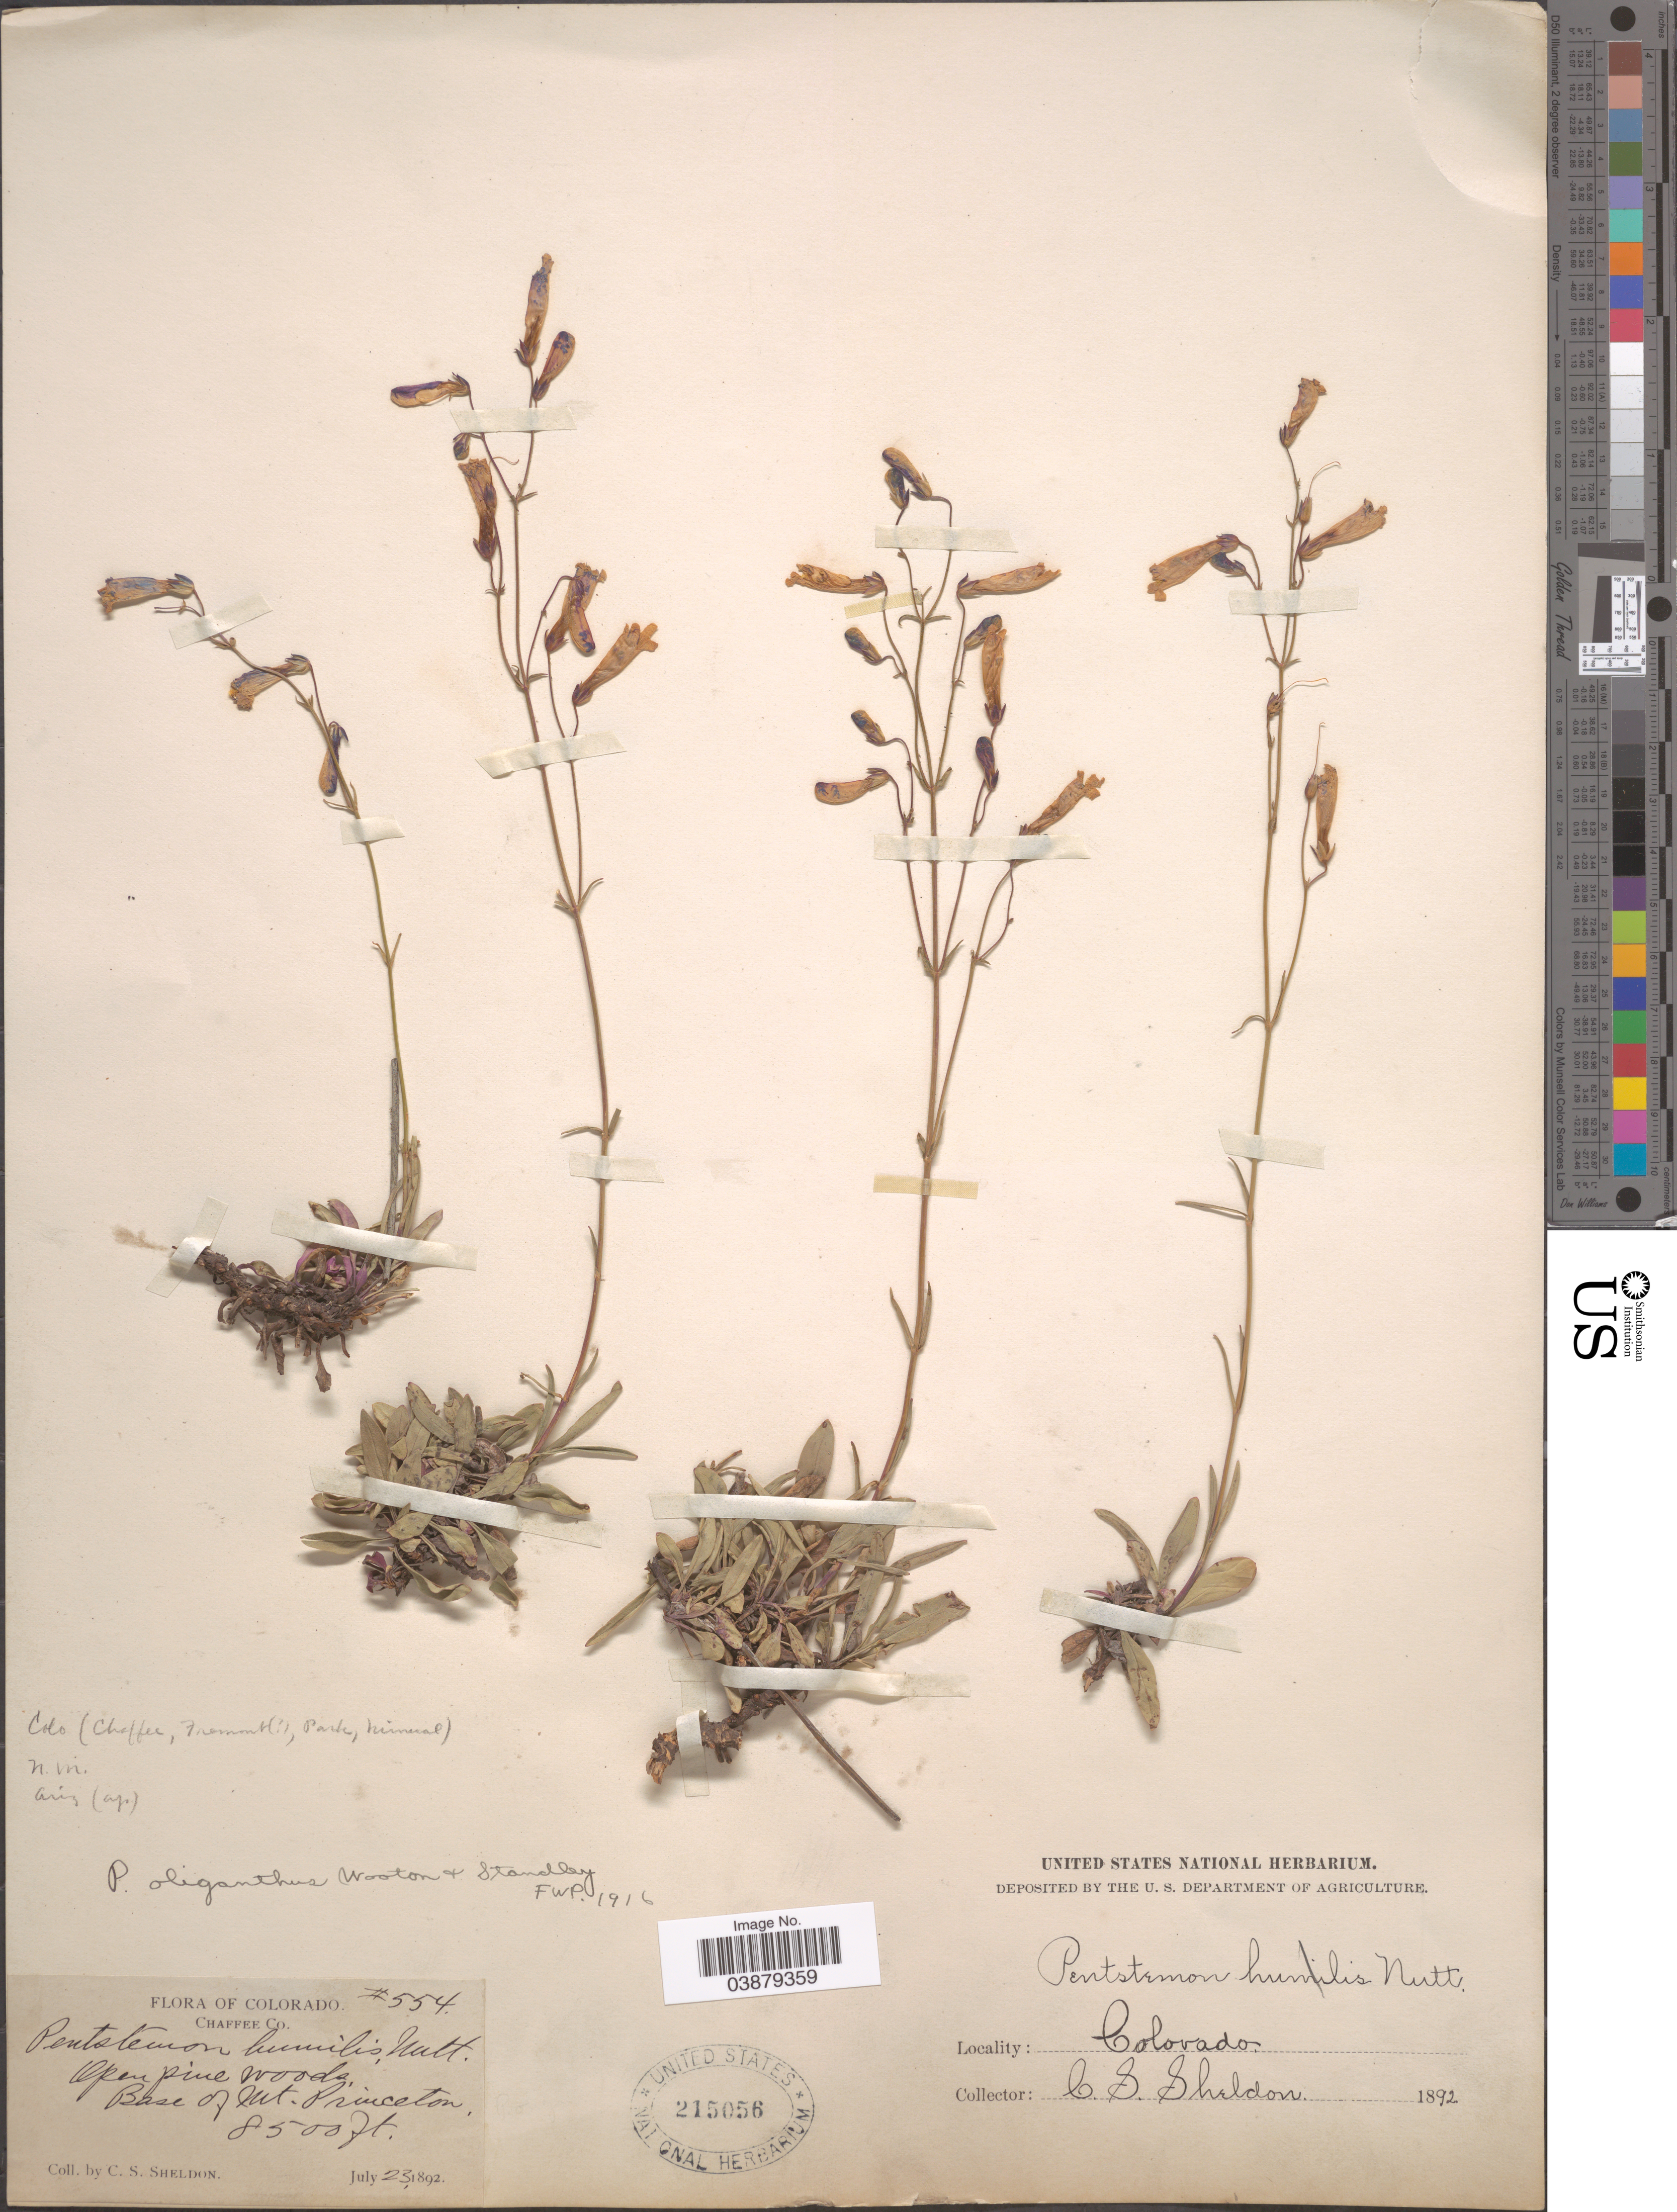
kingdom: Plantae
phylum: Tracheophyta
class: Magnoliopsida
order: Lamiales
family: Plantaginaceae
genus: Penstemon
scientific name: Penstemon sp.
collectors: C. S. Sheldon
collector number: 554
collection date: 1892-07-23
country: United States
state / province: Colorado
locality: Chaffee Co. Open pine woods. Base of Mt. Princeton.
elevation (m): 2591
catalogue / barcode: US 215056